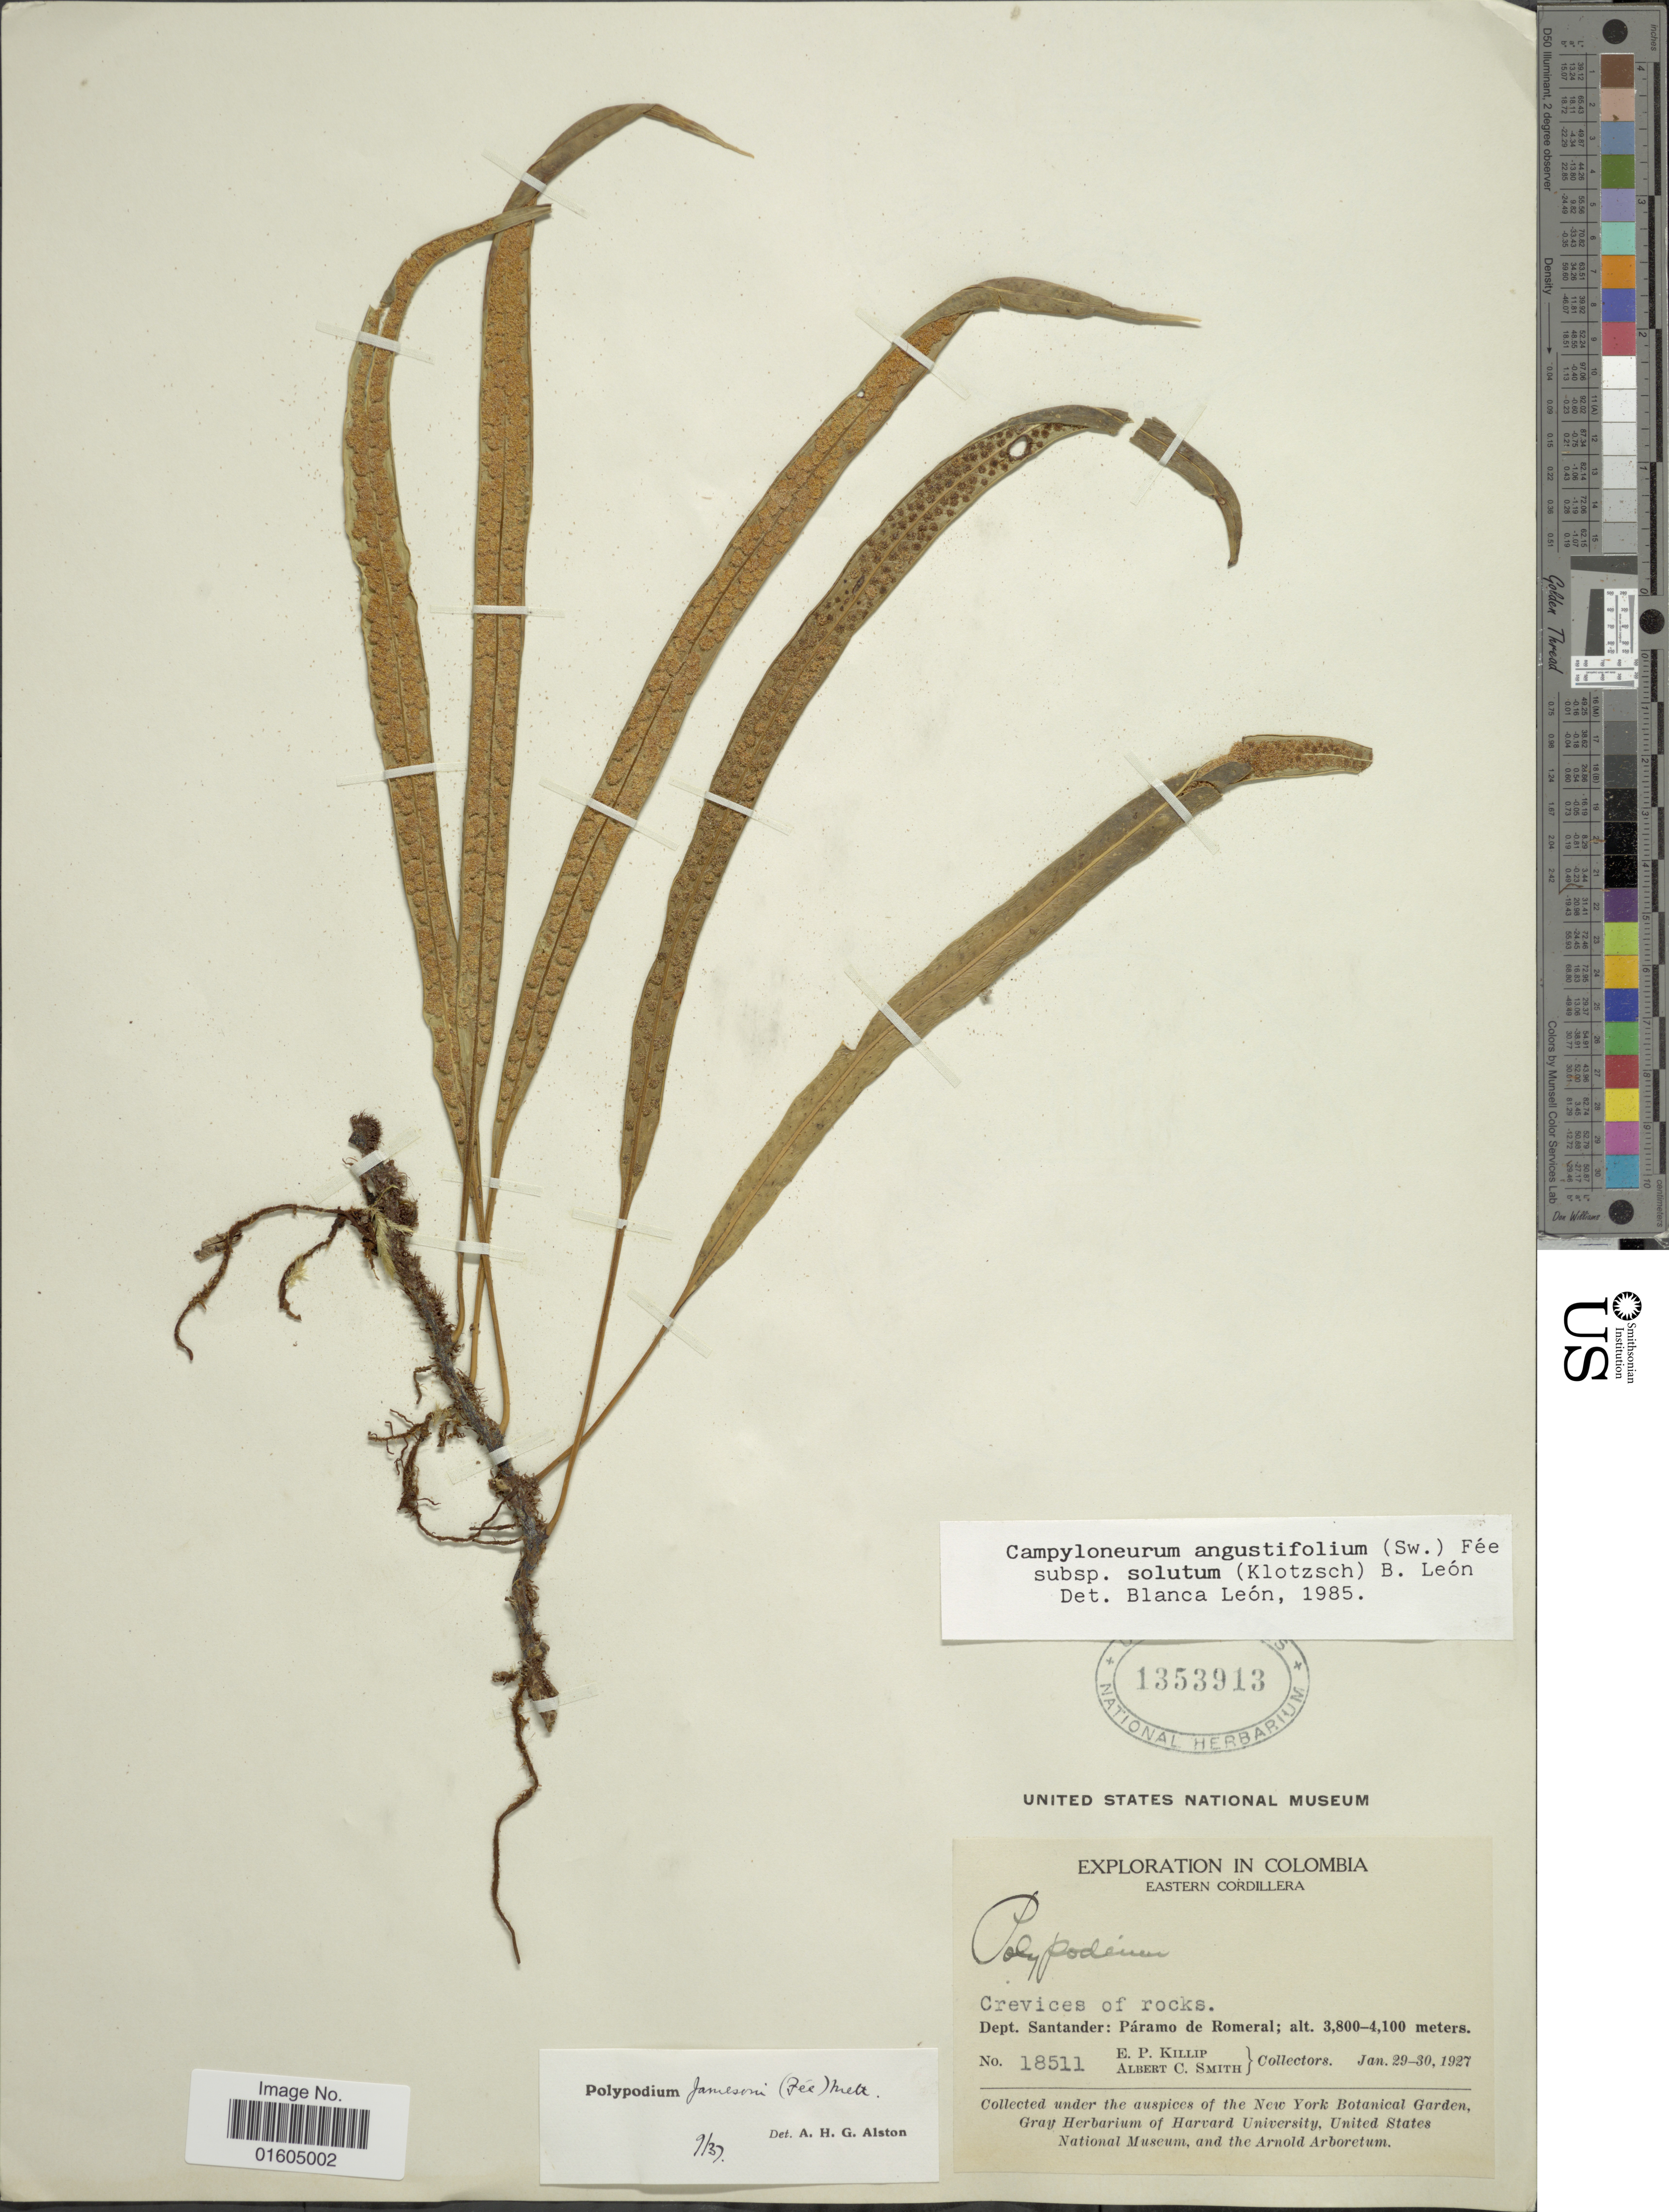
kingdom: Plantae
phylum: Tracheophyta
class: Polypodiopsida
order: Polypodiales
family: Polypodiaceae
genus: Campyloneurum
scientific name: Campyloneurum solutum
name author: (Klotzsch) Fée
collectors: E. P. Killip & A. C. Smith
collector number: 18511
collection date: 1927-01-29/1927-01-30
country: Colombia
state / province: Santander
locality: Colombia. Crevices of rocks. Dept. Santander: Paramo de Romeral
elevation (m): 3800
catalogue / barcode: US 1353913